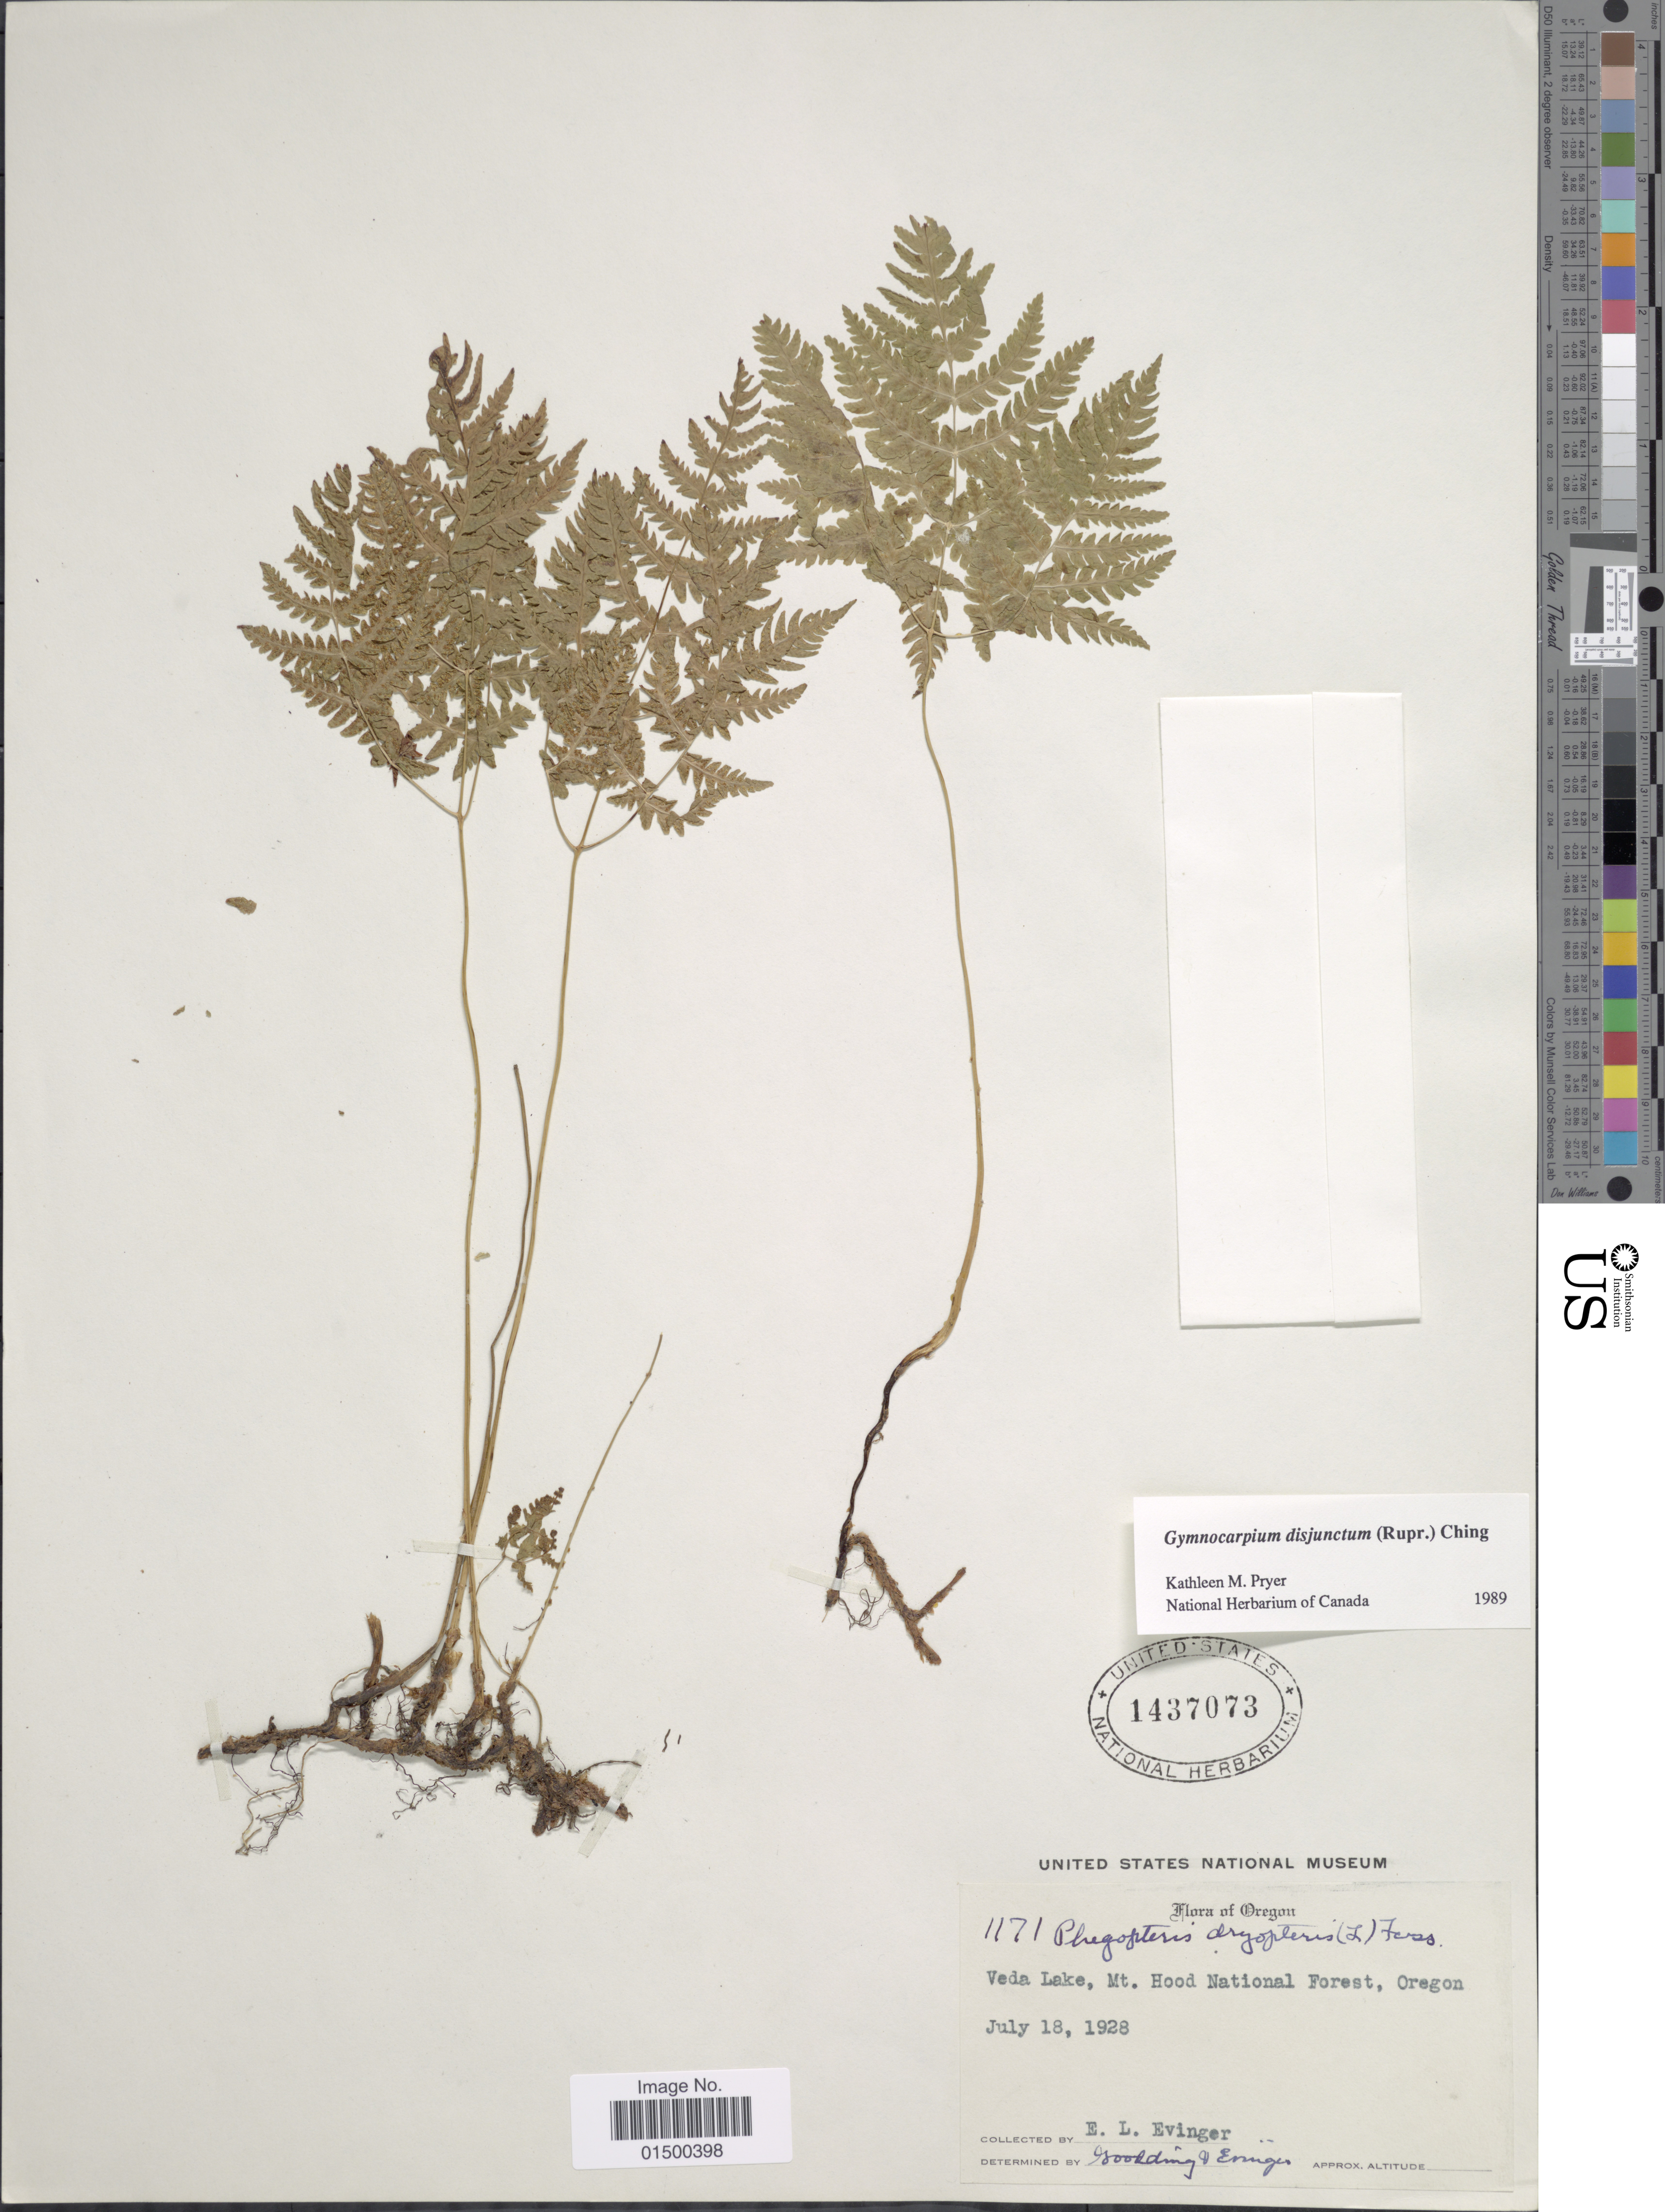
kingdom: Plantae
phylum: Tracheophyta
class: Polypodiopsida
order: Polypodiales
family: Cystopteridaceae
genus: Gymnocarpium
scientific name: Gymnocarpium disjunctum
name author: (Rupr.) Ching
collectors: E. Evinger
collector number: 1171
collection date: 1928-07-18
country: United States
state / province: Oregon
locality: Veda Lake, Mt. Hood National Forest, Oregon.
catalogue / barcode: US 1437073